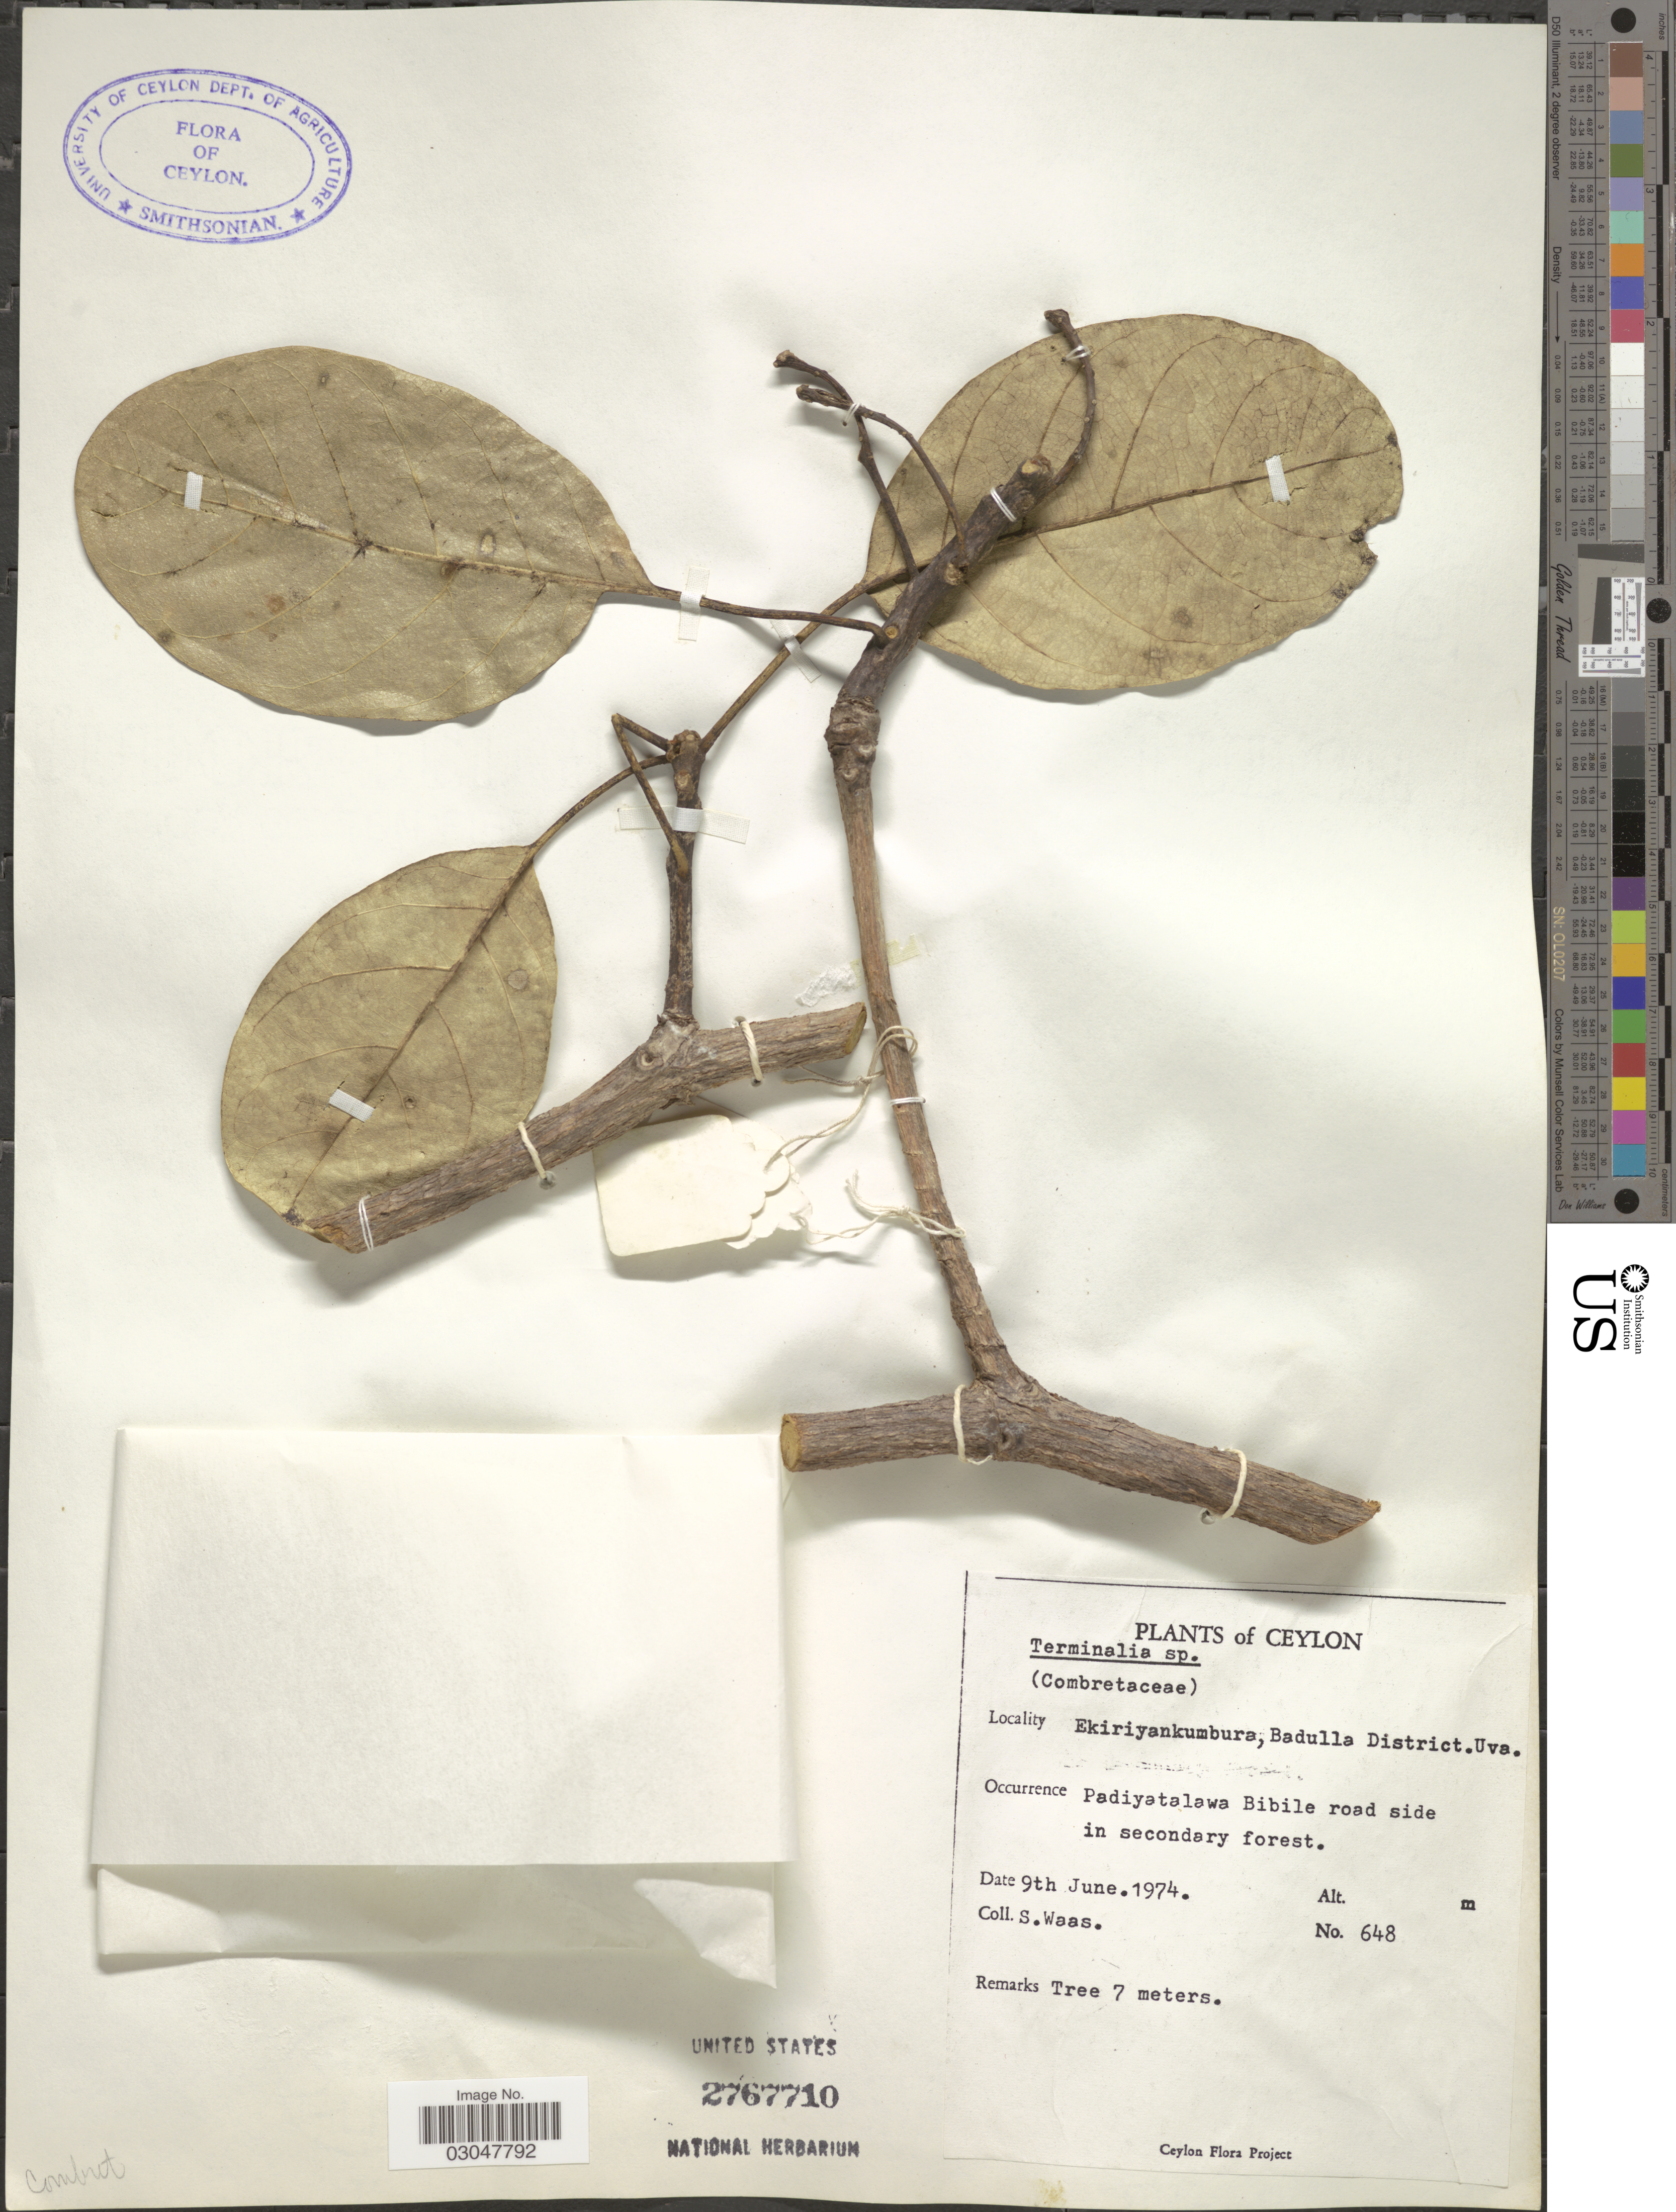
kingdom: Plantae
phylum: Tracheophyta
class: Magnoliopsida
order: Myrtales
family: Combretaceae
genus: Terminalia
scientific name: Terminalia sp.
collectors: S. Waas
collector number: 648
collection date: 1974-06-09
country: Sri Lanka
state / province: Uva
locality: Ceylon. Ekiriyankumbura, Badulla District. Padiyatalawa Bibile road side.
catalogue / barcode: US 2767710